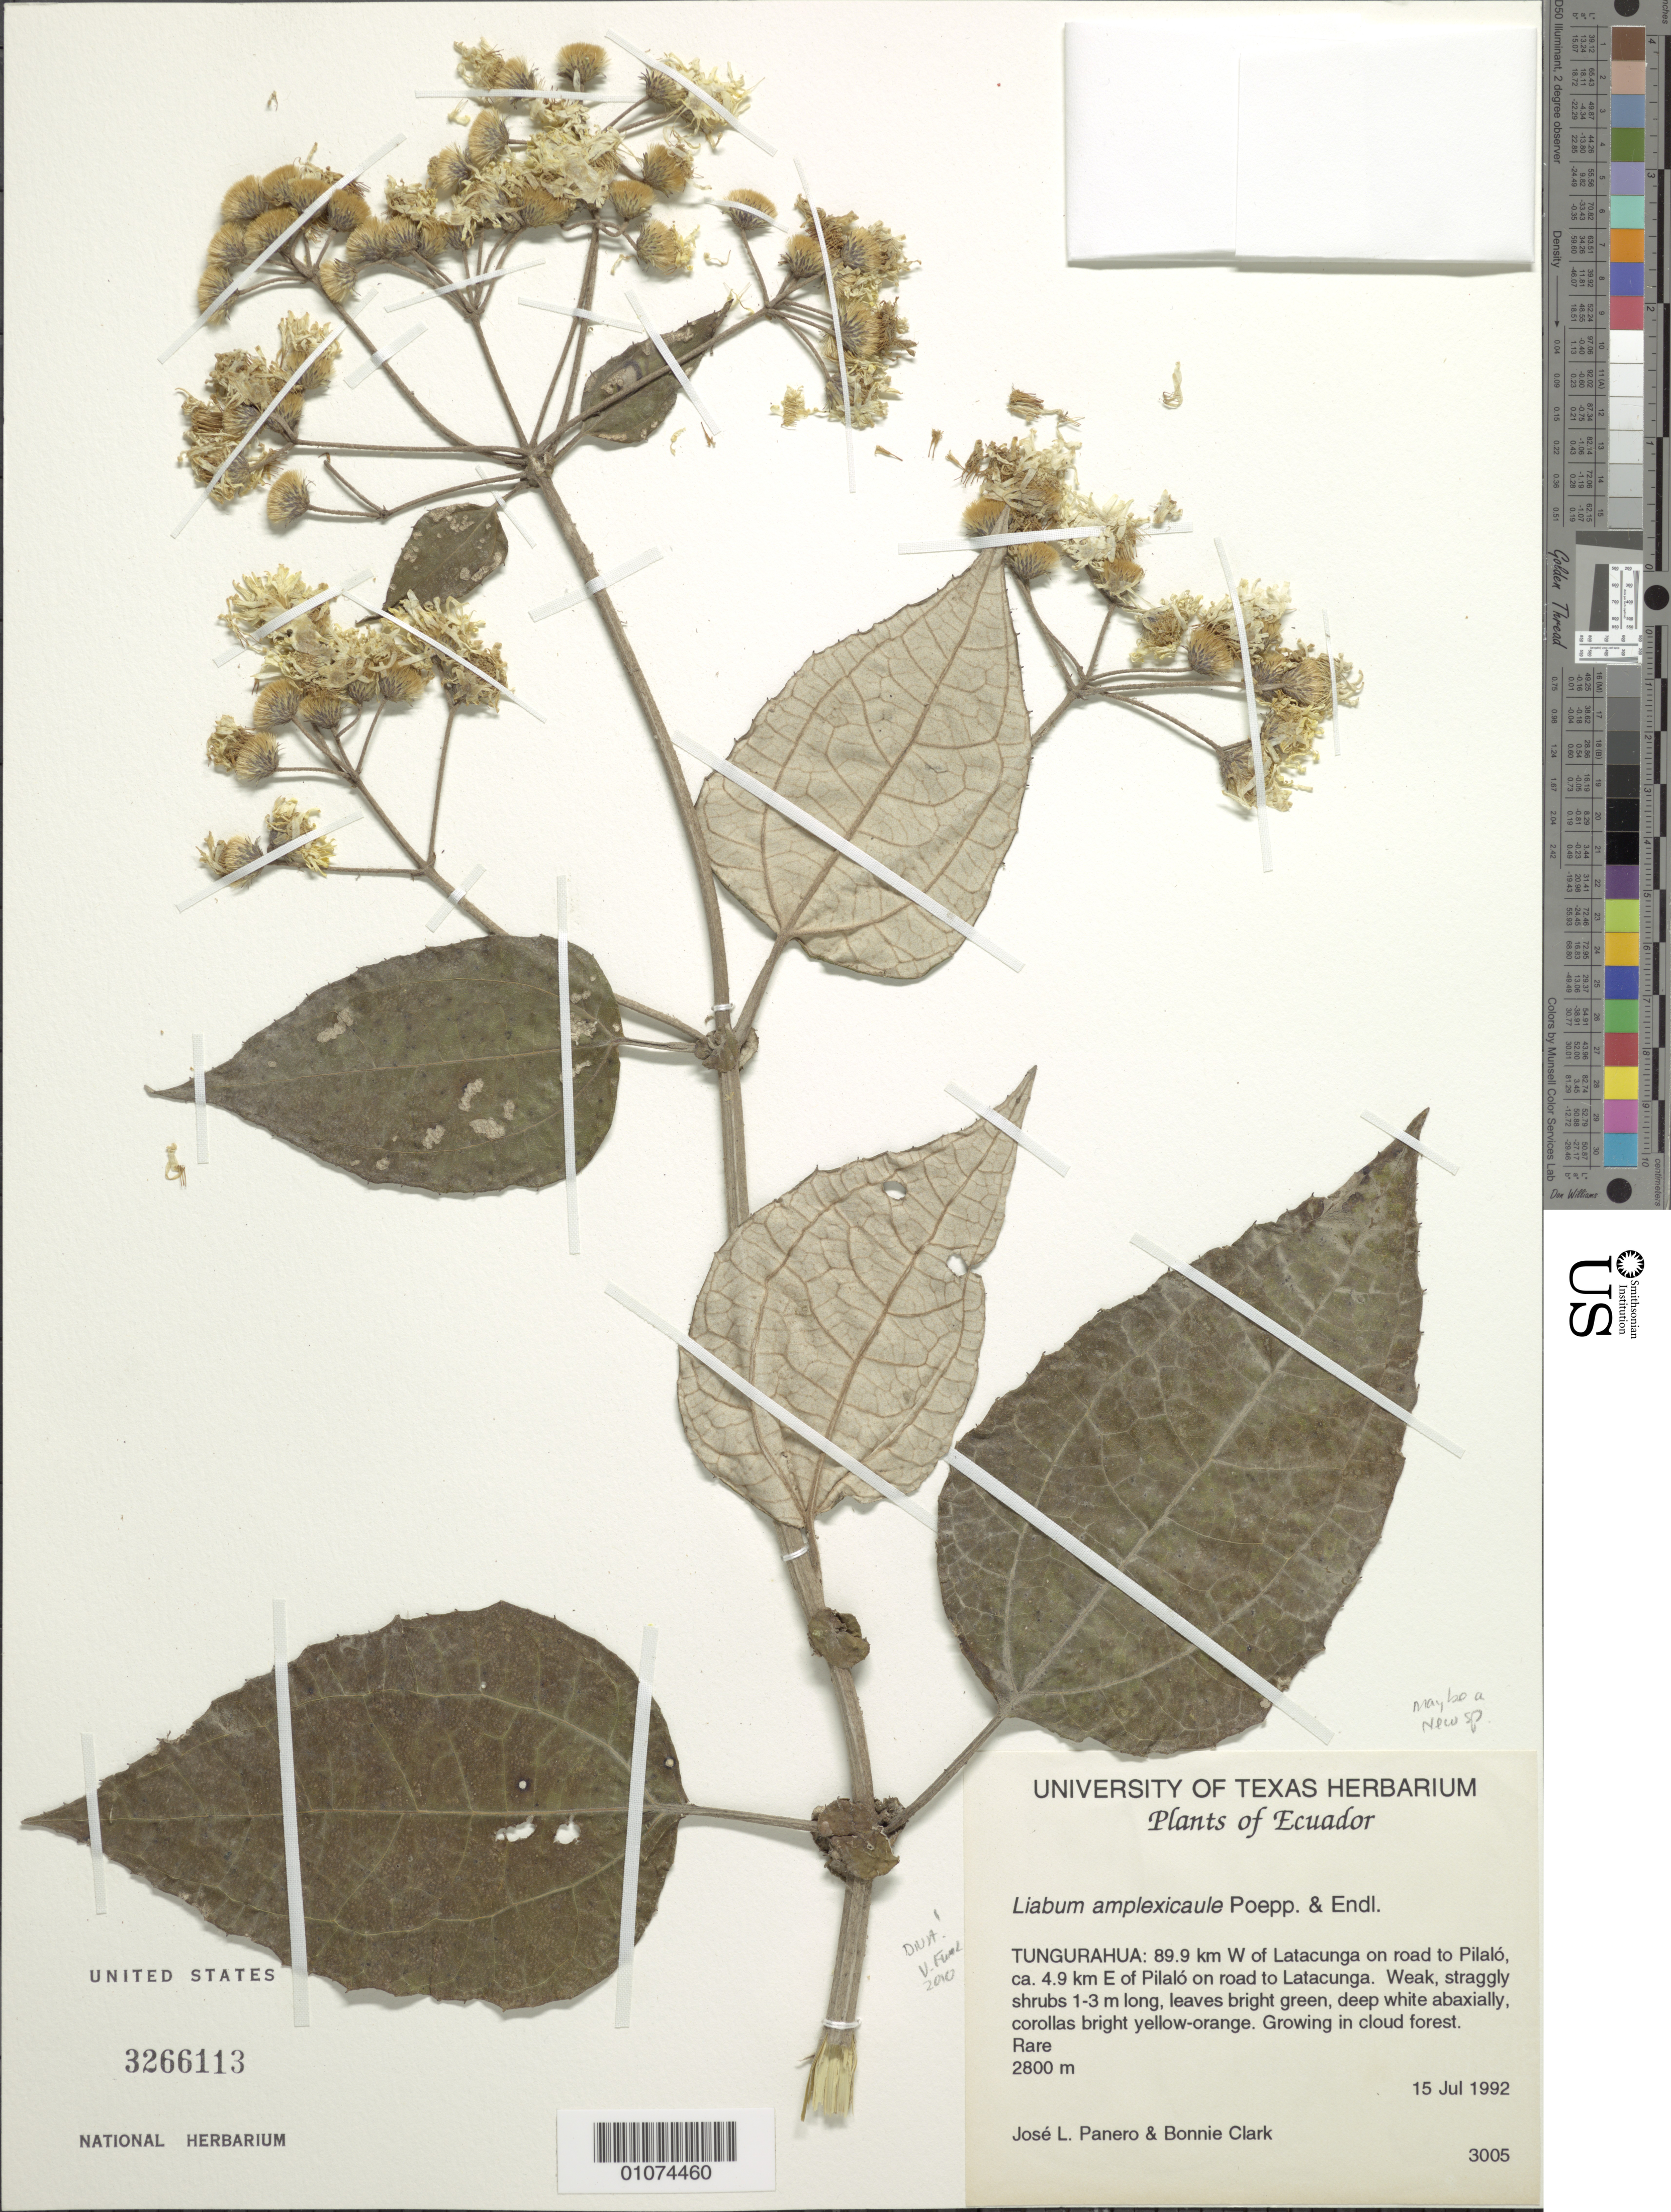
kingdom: Plantae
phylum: Tracheophyta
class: Magnoliopsida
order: Asterales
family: Asteraceae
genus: Liabum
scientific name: Liabum amplexicaule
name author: Poepp. & Endl.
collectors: J. L. Panero & B. Clark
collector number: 3005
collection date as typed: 15 July 1992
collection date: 1992-07-15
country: Ecuador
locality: Tungurahua. 89.9km W of Latacunga on road to Pilaló, ca 4.9km E of Pilaló on road to Latacunga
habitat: Cloud forest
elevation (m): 2800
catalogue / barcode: US 3266113